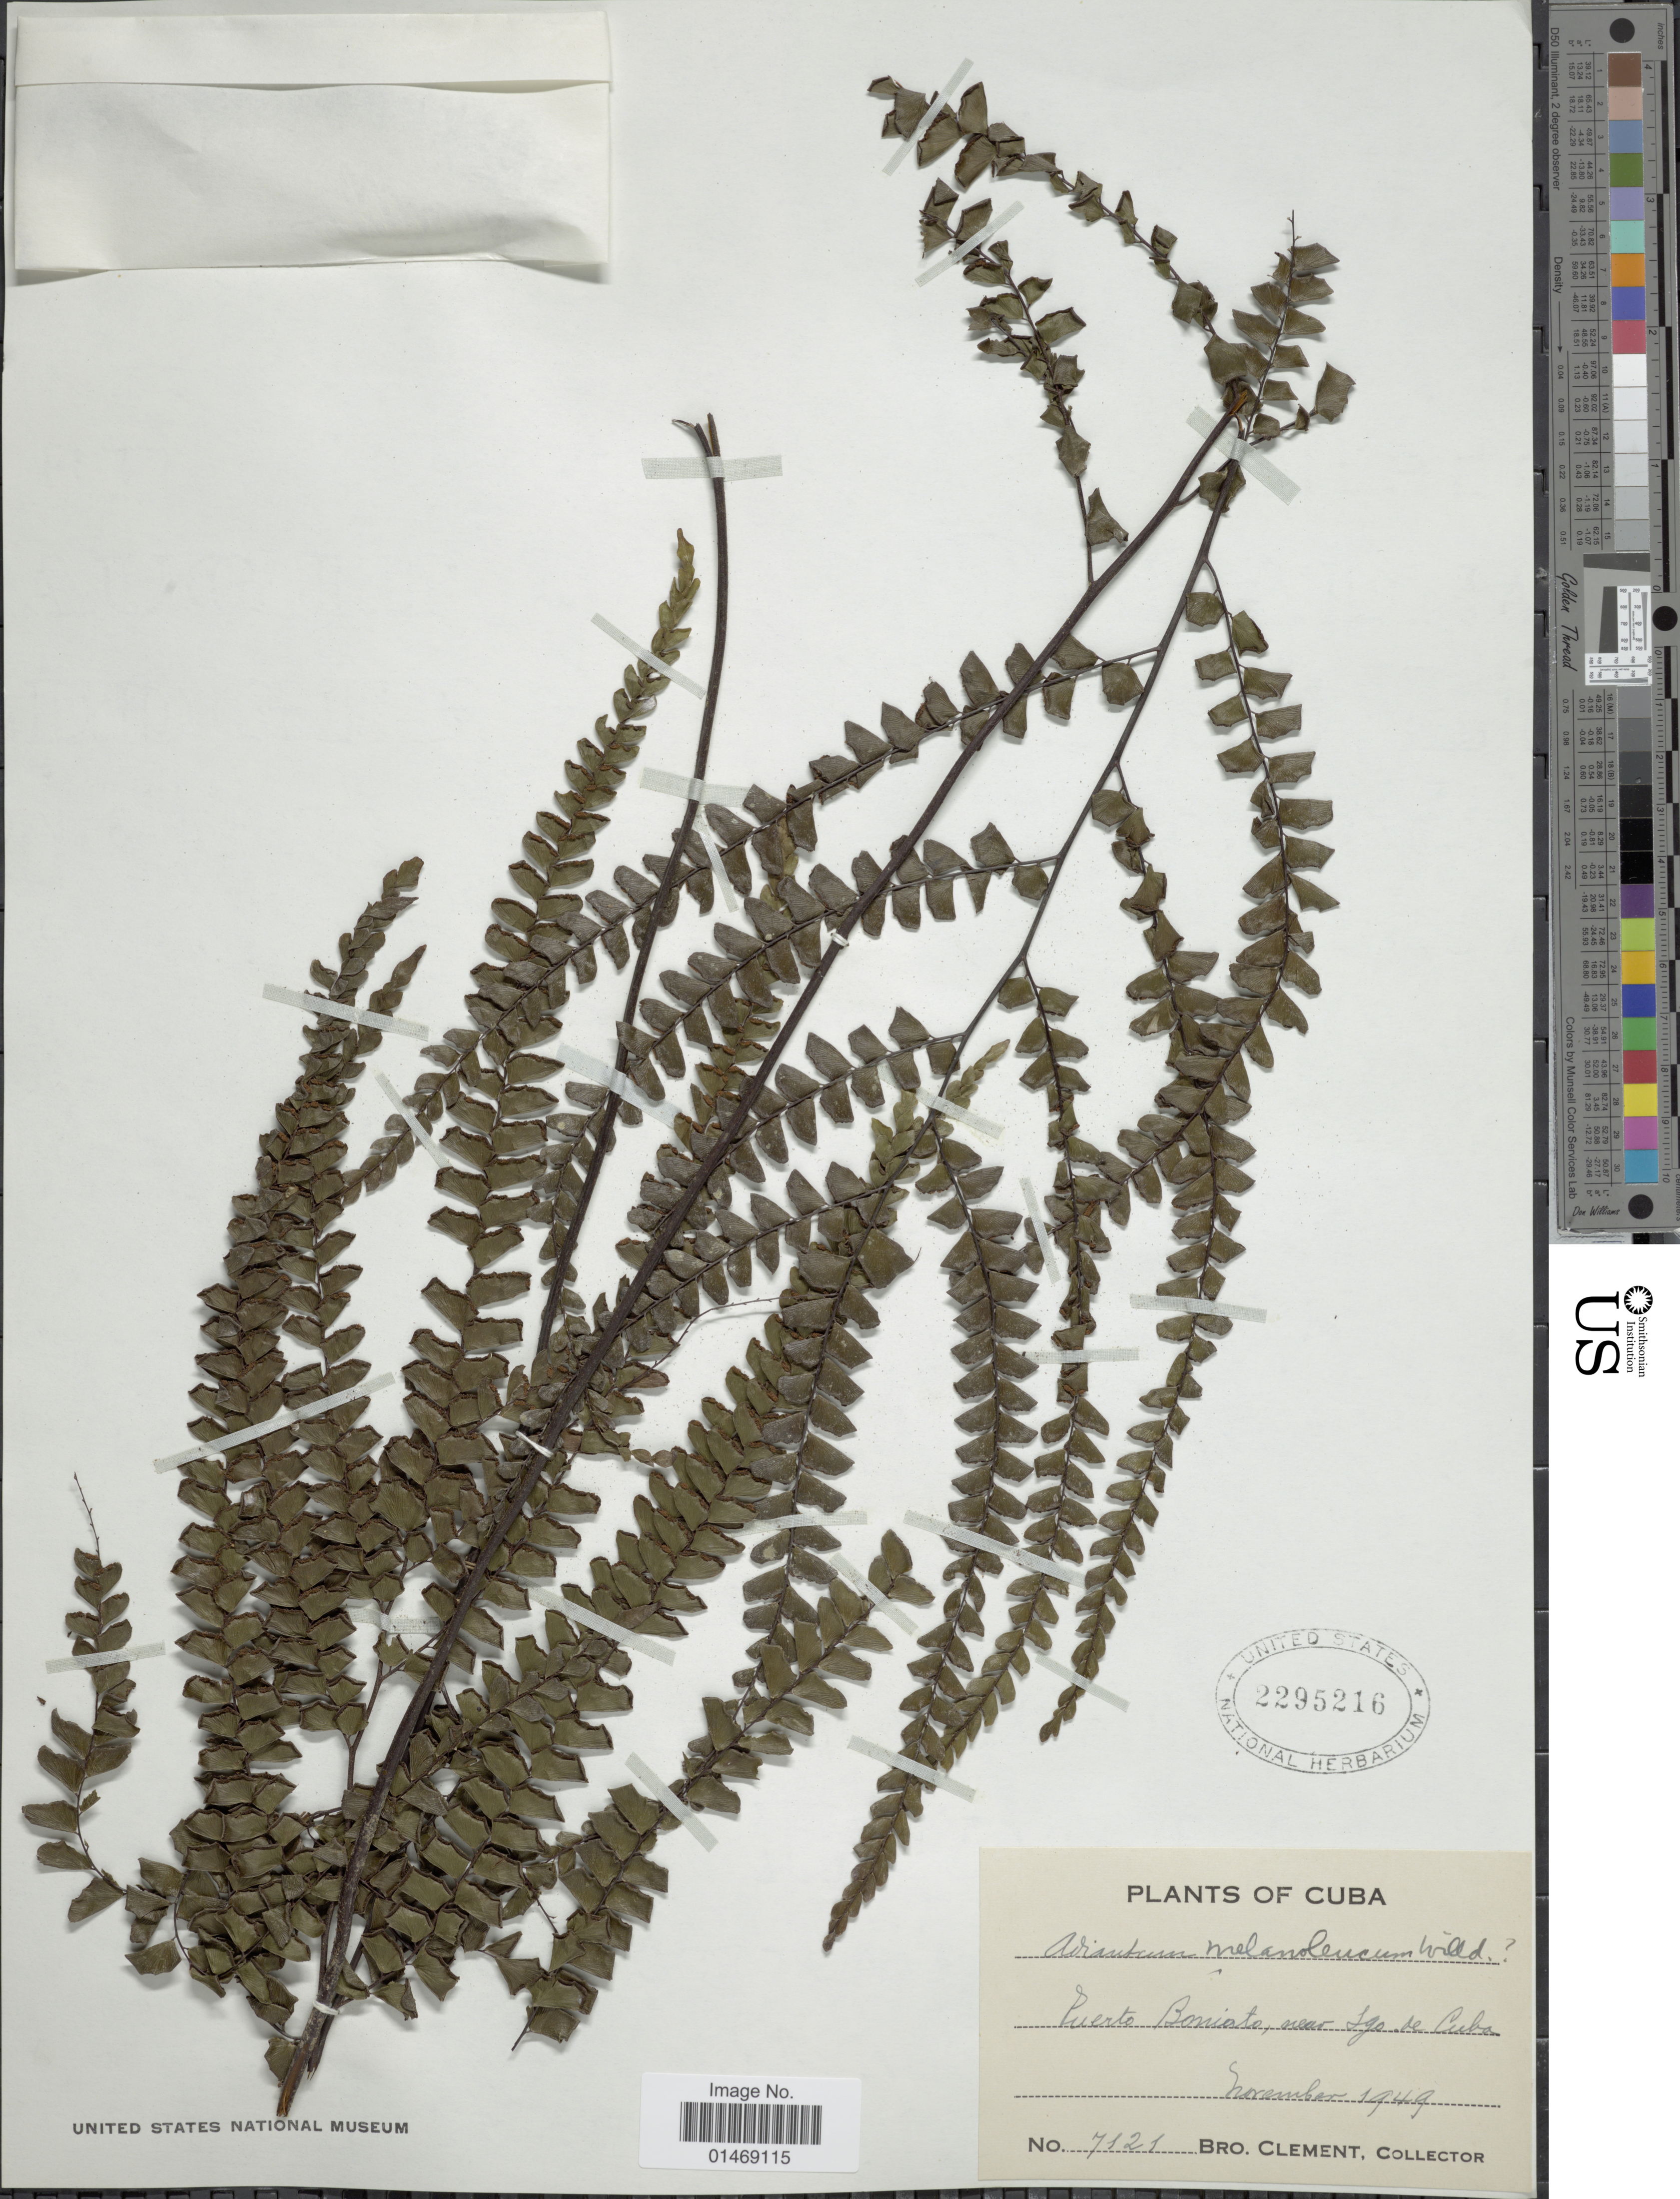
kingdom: Plantae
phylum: Tracheophyta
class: Polypodiopsida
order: Polypodiales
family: Pteridaceae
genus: Adiantum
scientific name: Adiantum melanoleucum x A. pyramidale (L.) Willd.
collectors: B. Clement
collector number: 7121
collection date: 1949-11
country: Cuba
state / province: Santiago de Cuba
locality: Puerto Boniato, near Sgo de Cuba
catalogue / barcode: US 2295216